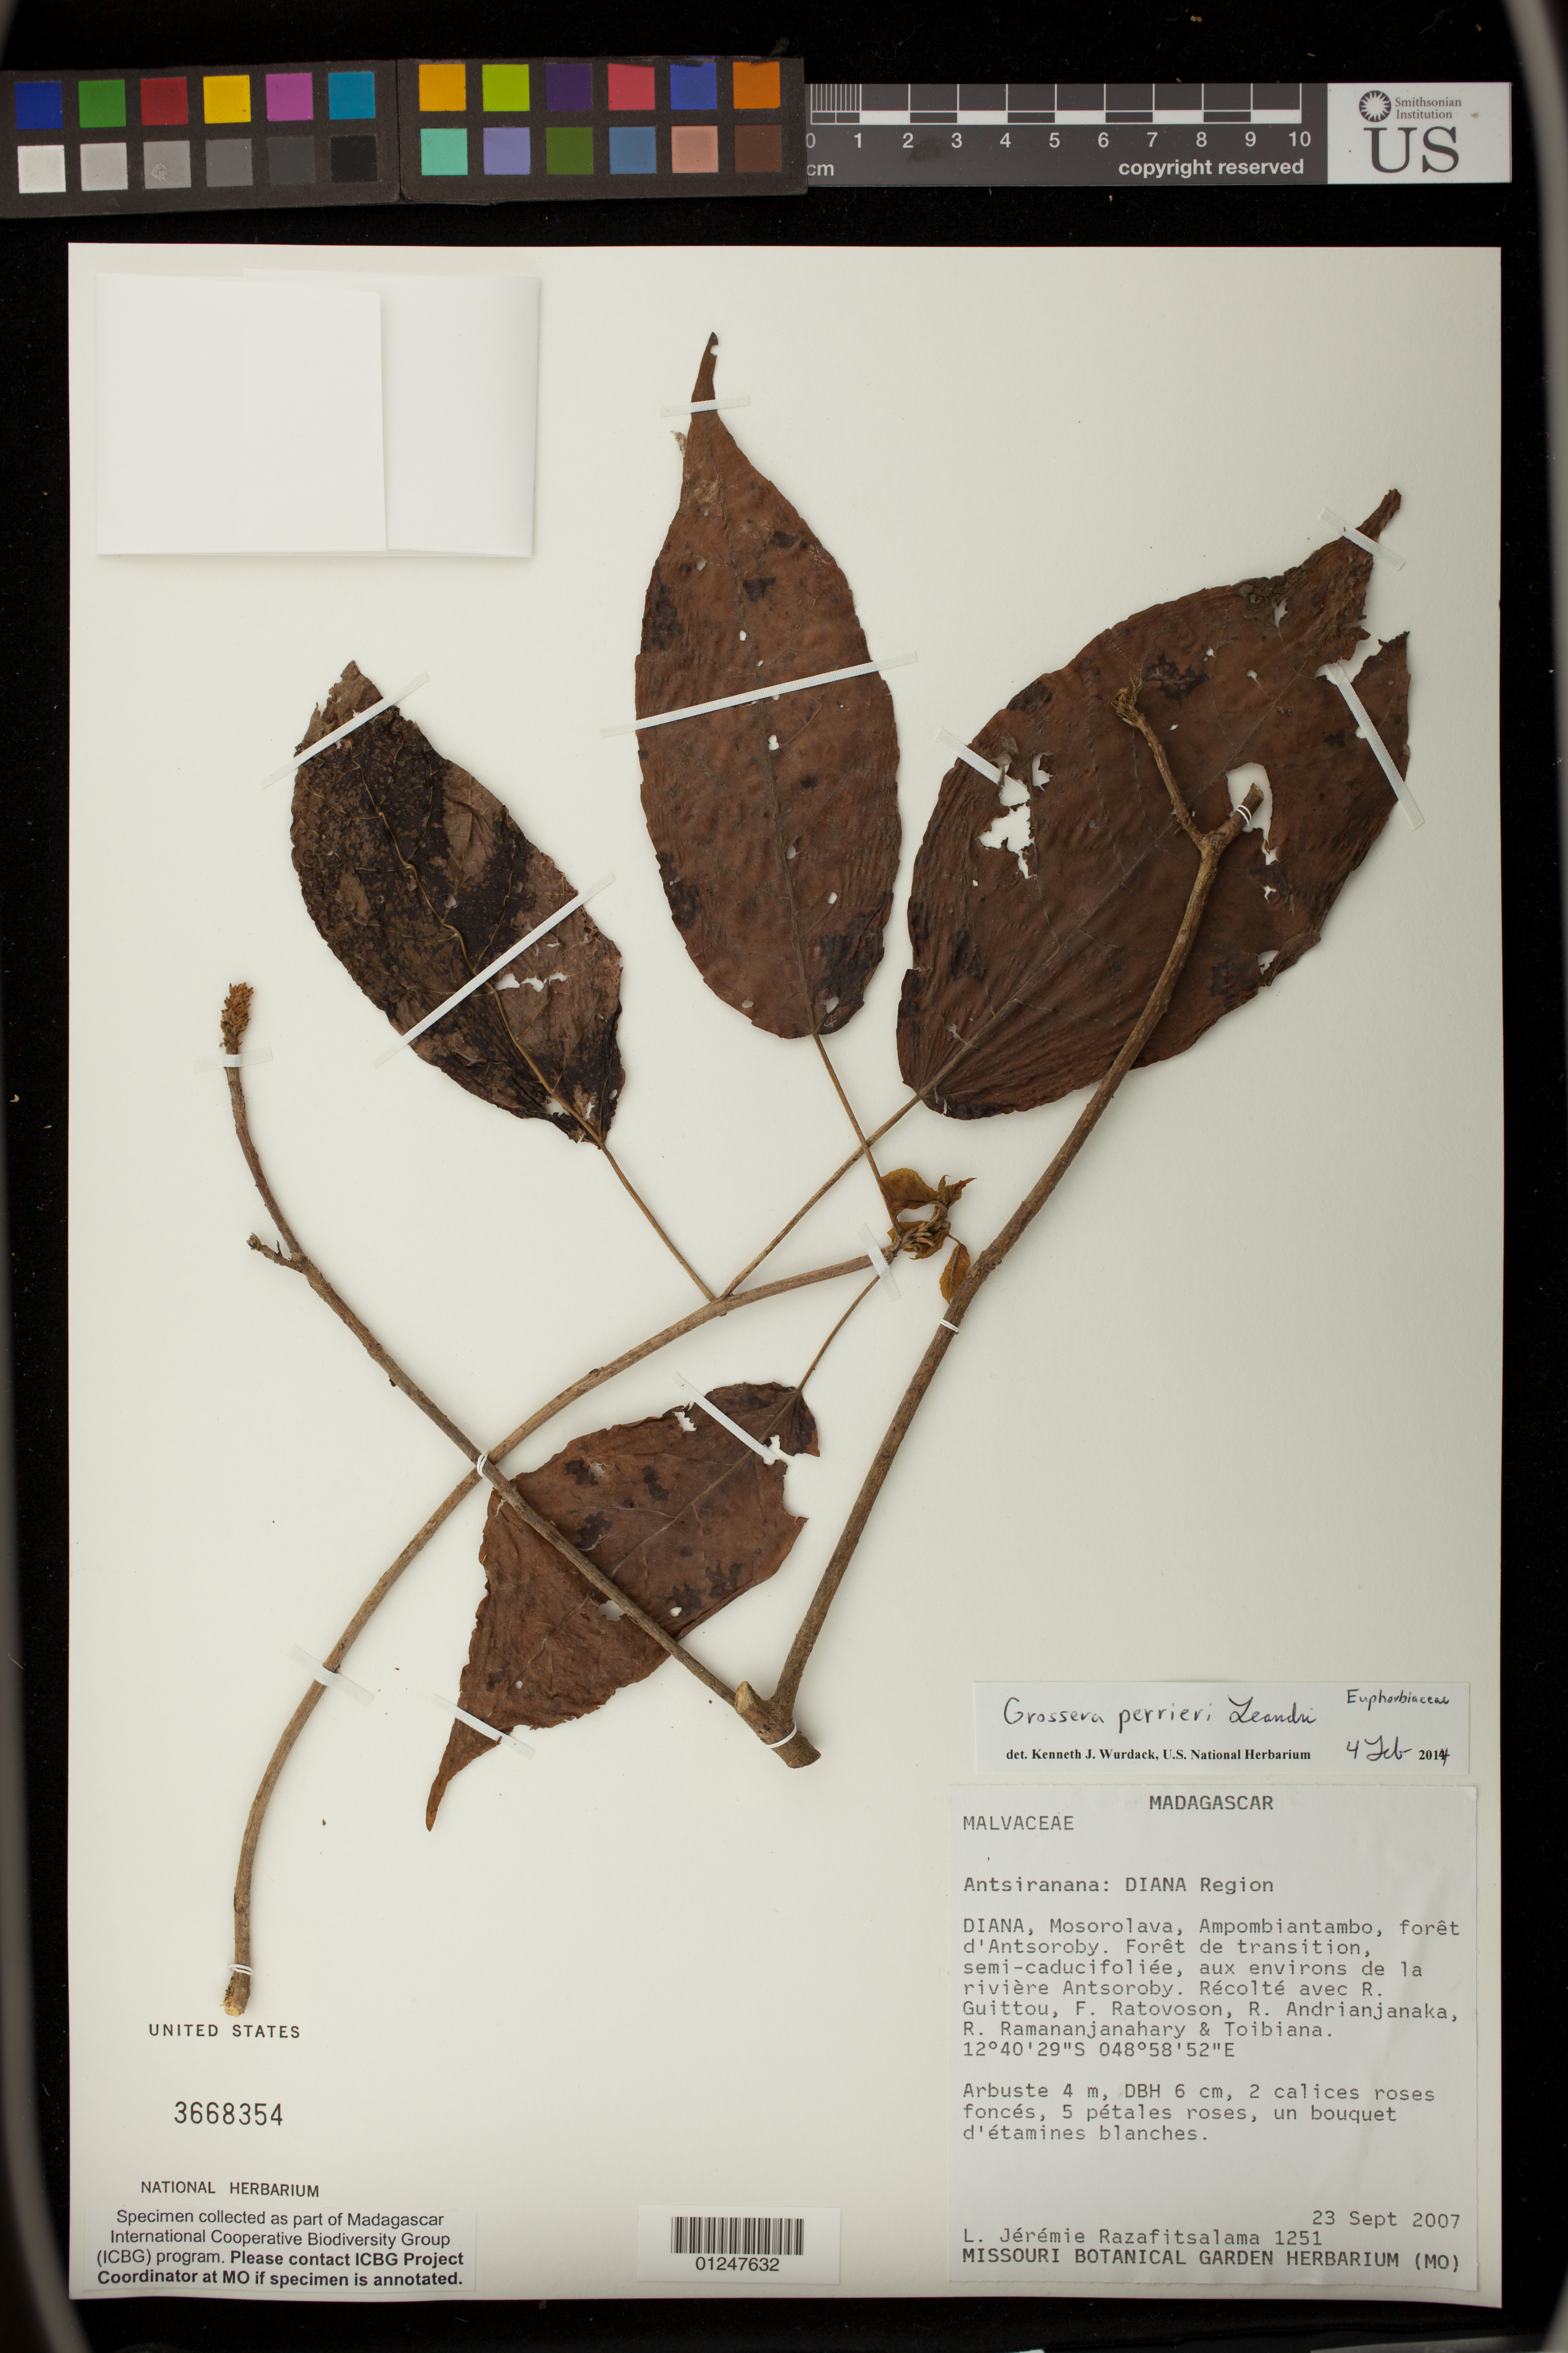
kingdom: Plantae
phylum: Tracheophyta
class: Magnoliopsida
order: Malpighiales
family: Euphorbiaceae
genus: Grossera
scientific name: Grossera perrieri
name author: Leandri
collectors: L. J. Razafitsalama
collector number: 1251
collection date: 2007-09-23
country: Madagascar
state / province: Diana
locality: Mosorolava, Ampombiantambo, foret d'Antsoroby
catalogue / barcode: US 3668354